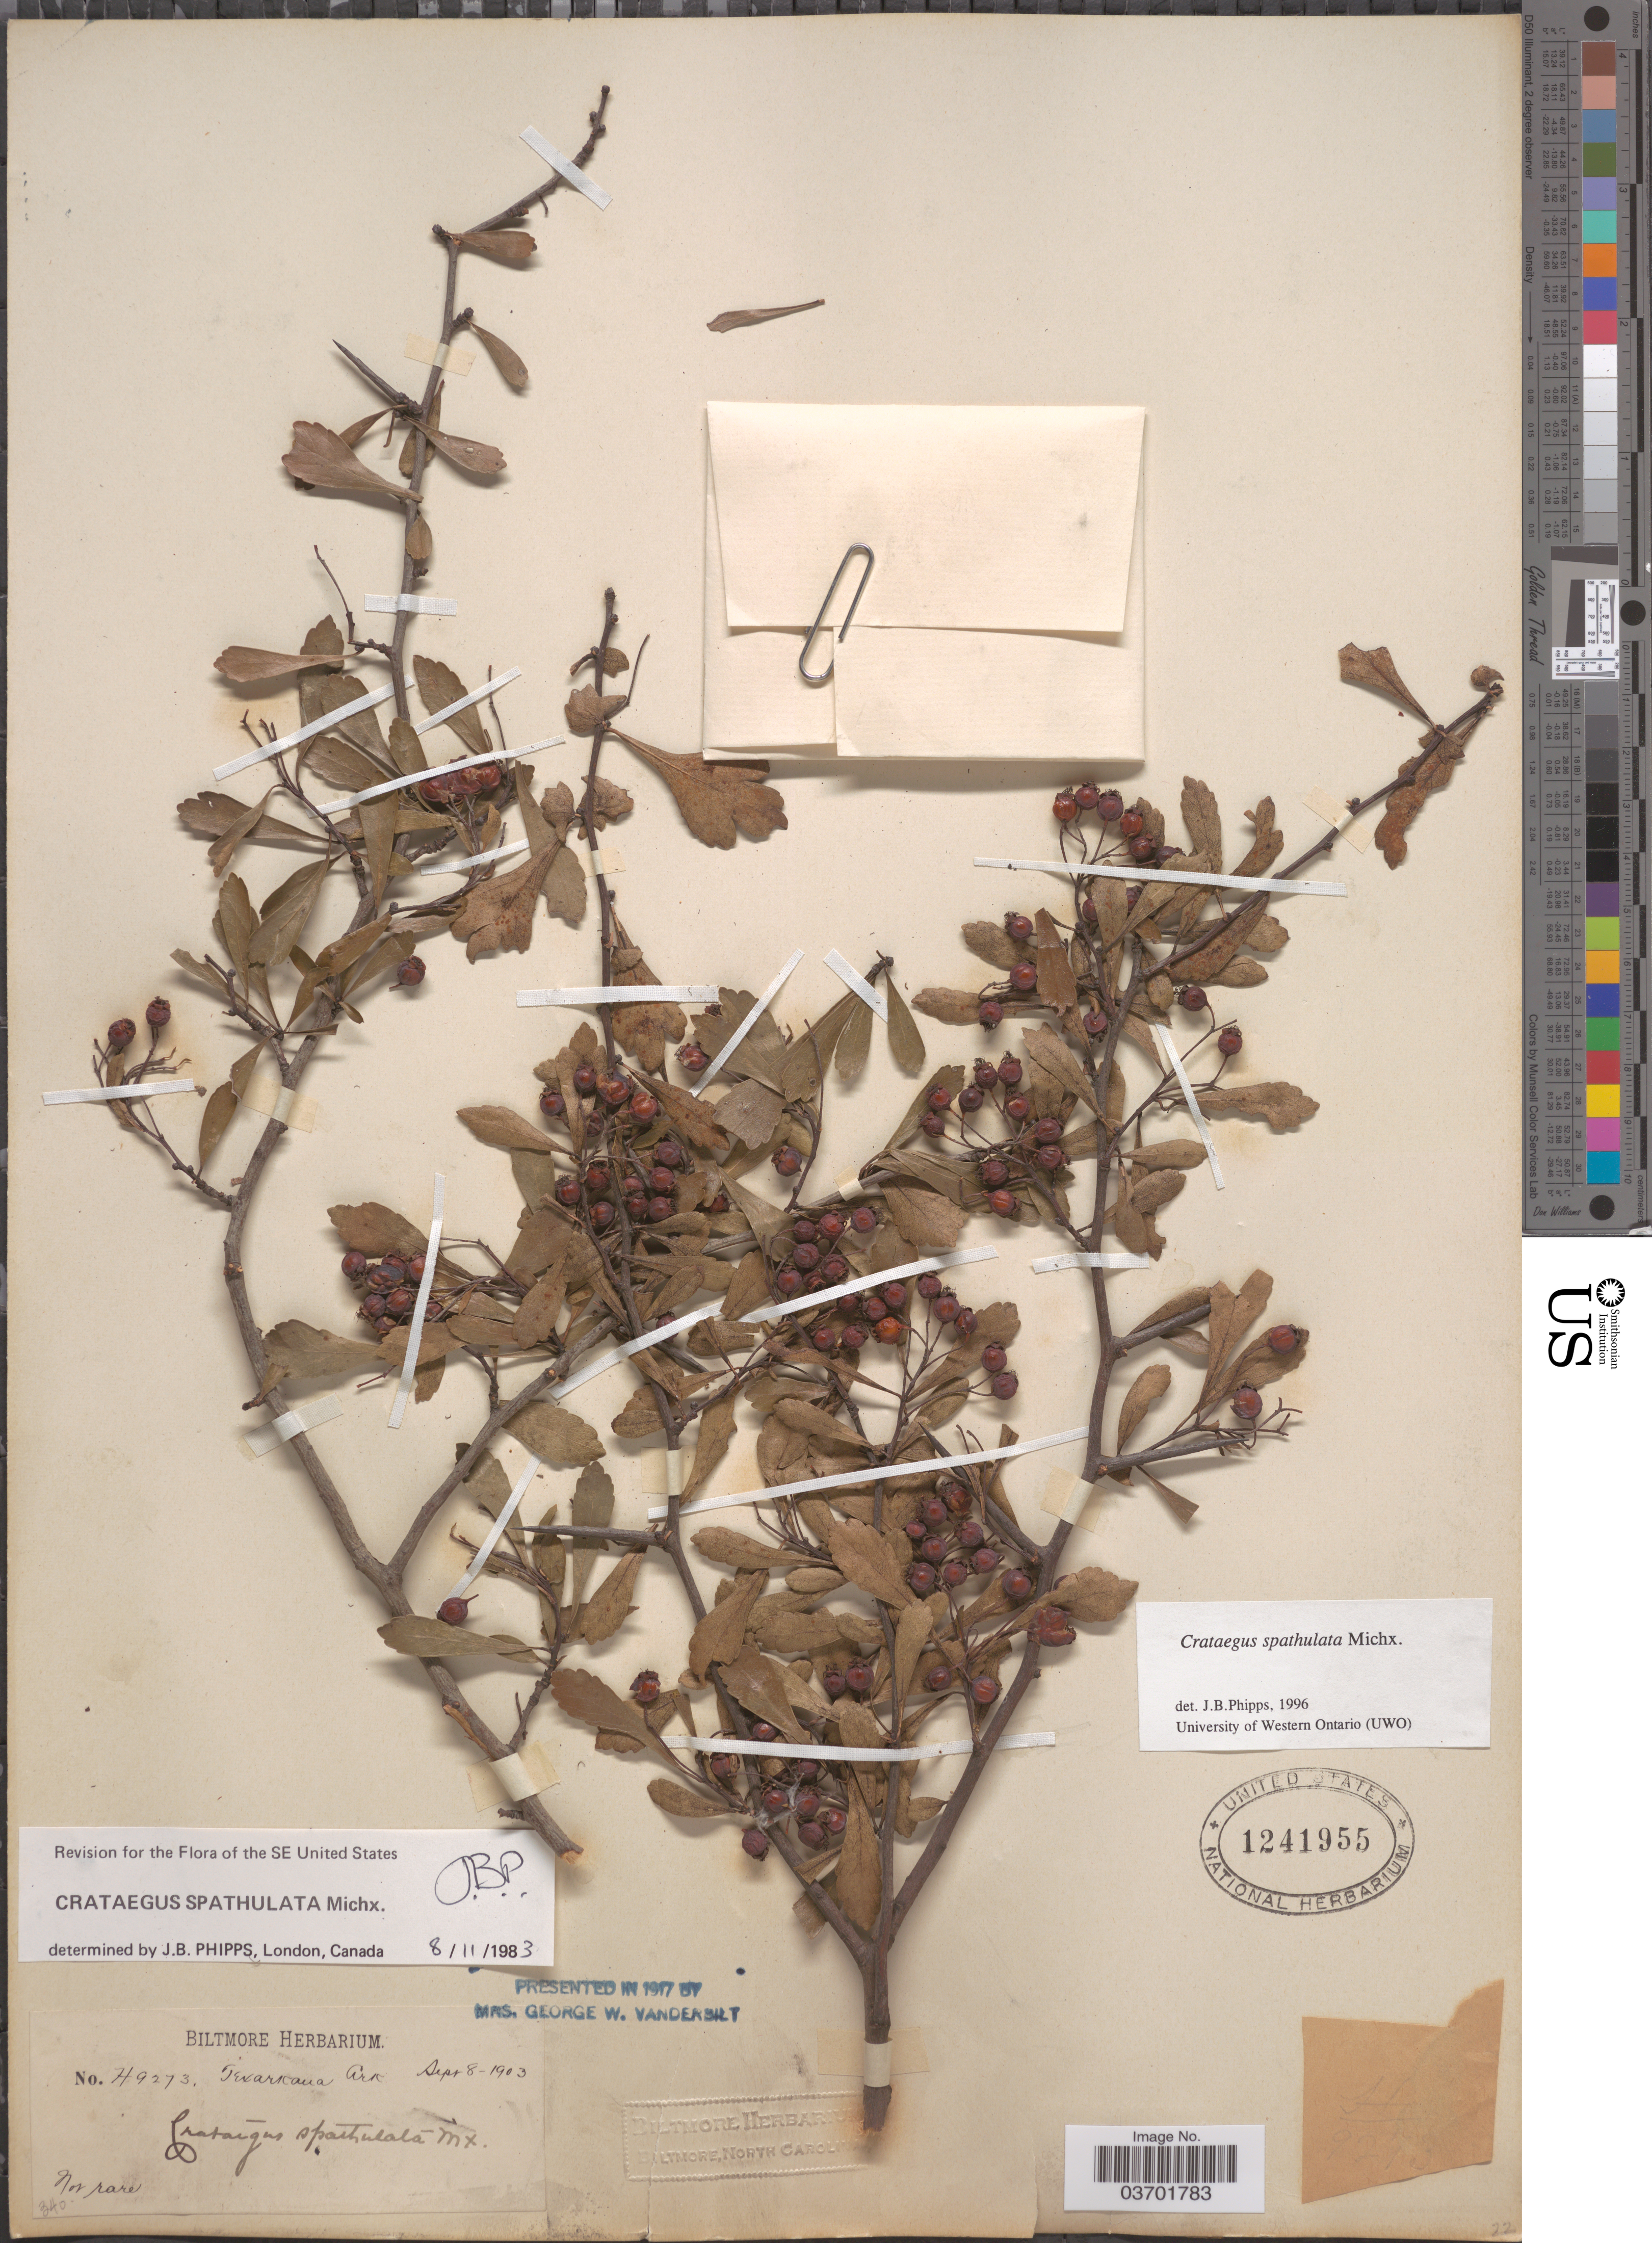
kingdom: Plantae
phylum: Tracheophyta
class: Magnoliopsida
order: Rosales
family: Rosaceae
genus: Crataegus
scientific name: Crataegus spathulata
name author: Michx.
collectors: ex herb. Biltmore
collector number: H9273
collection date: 1903-09-08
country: United States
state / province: Arkansas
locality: Texarkana.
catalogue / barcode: US 1241955